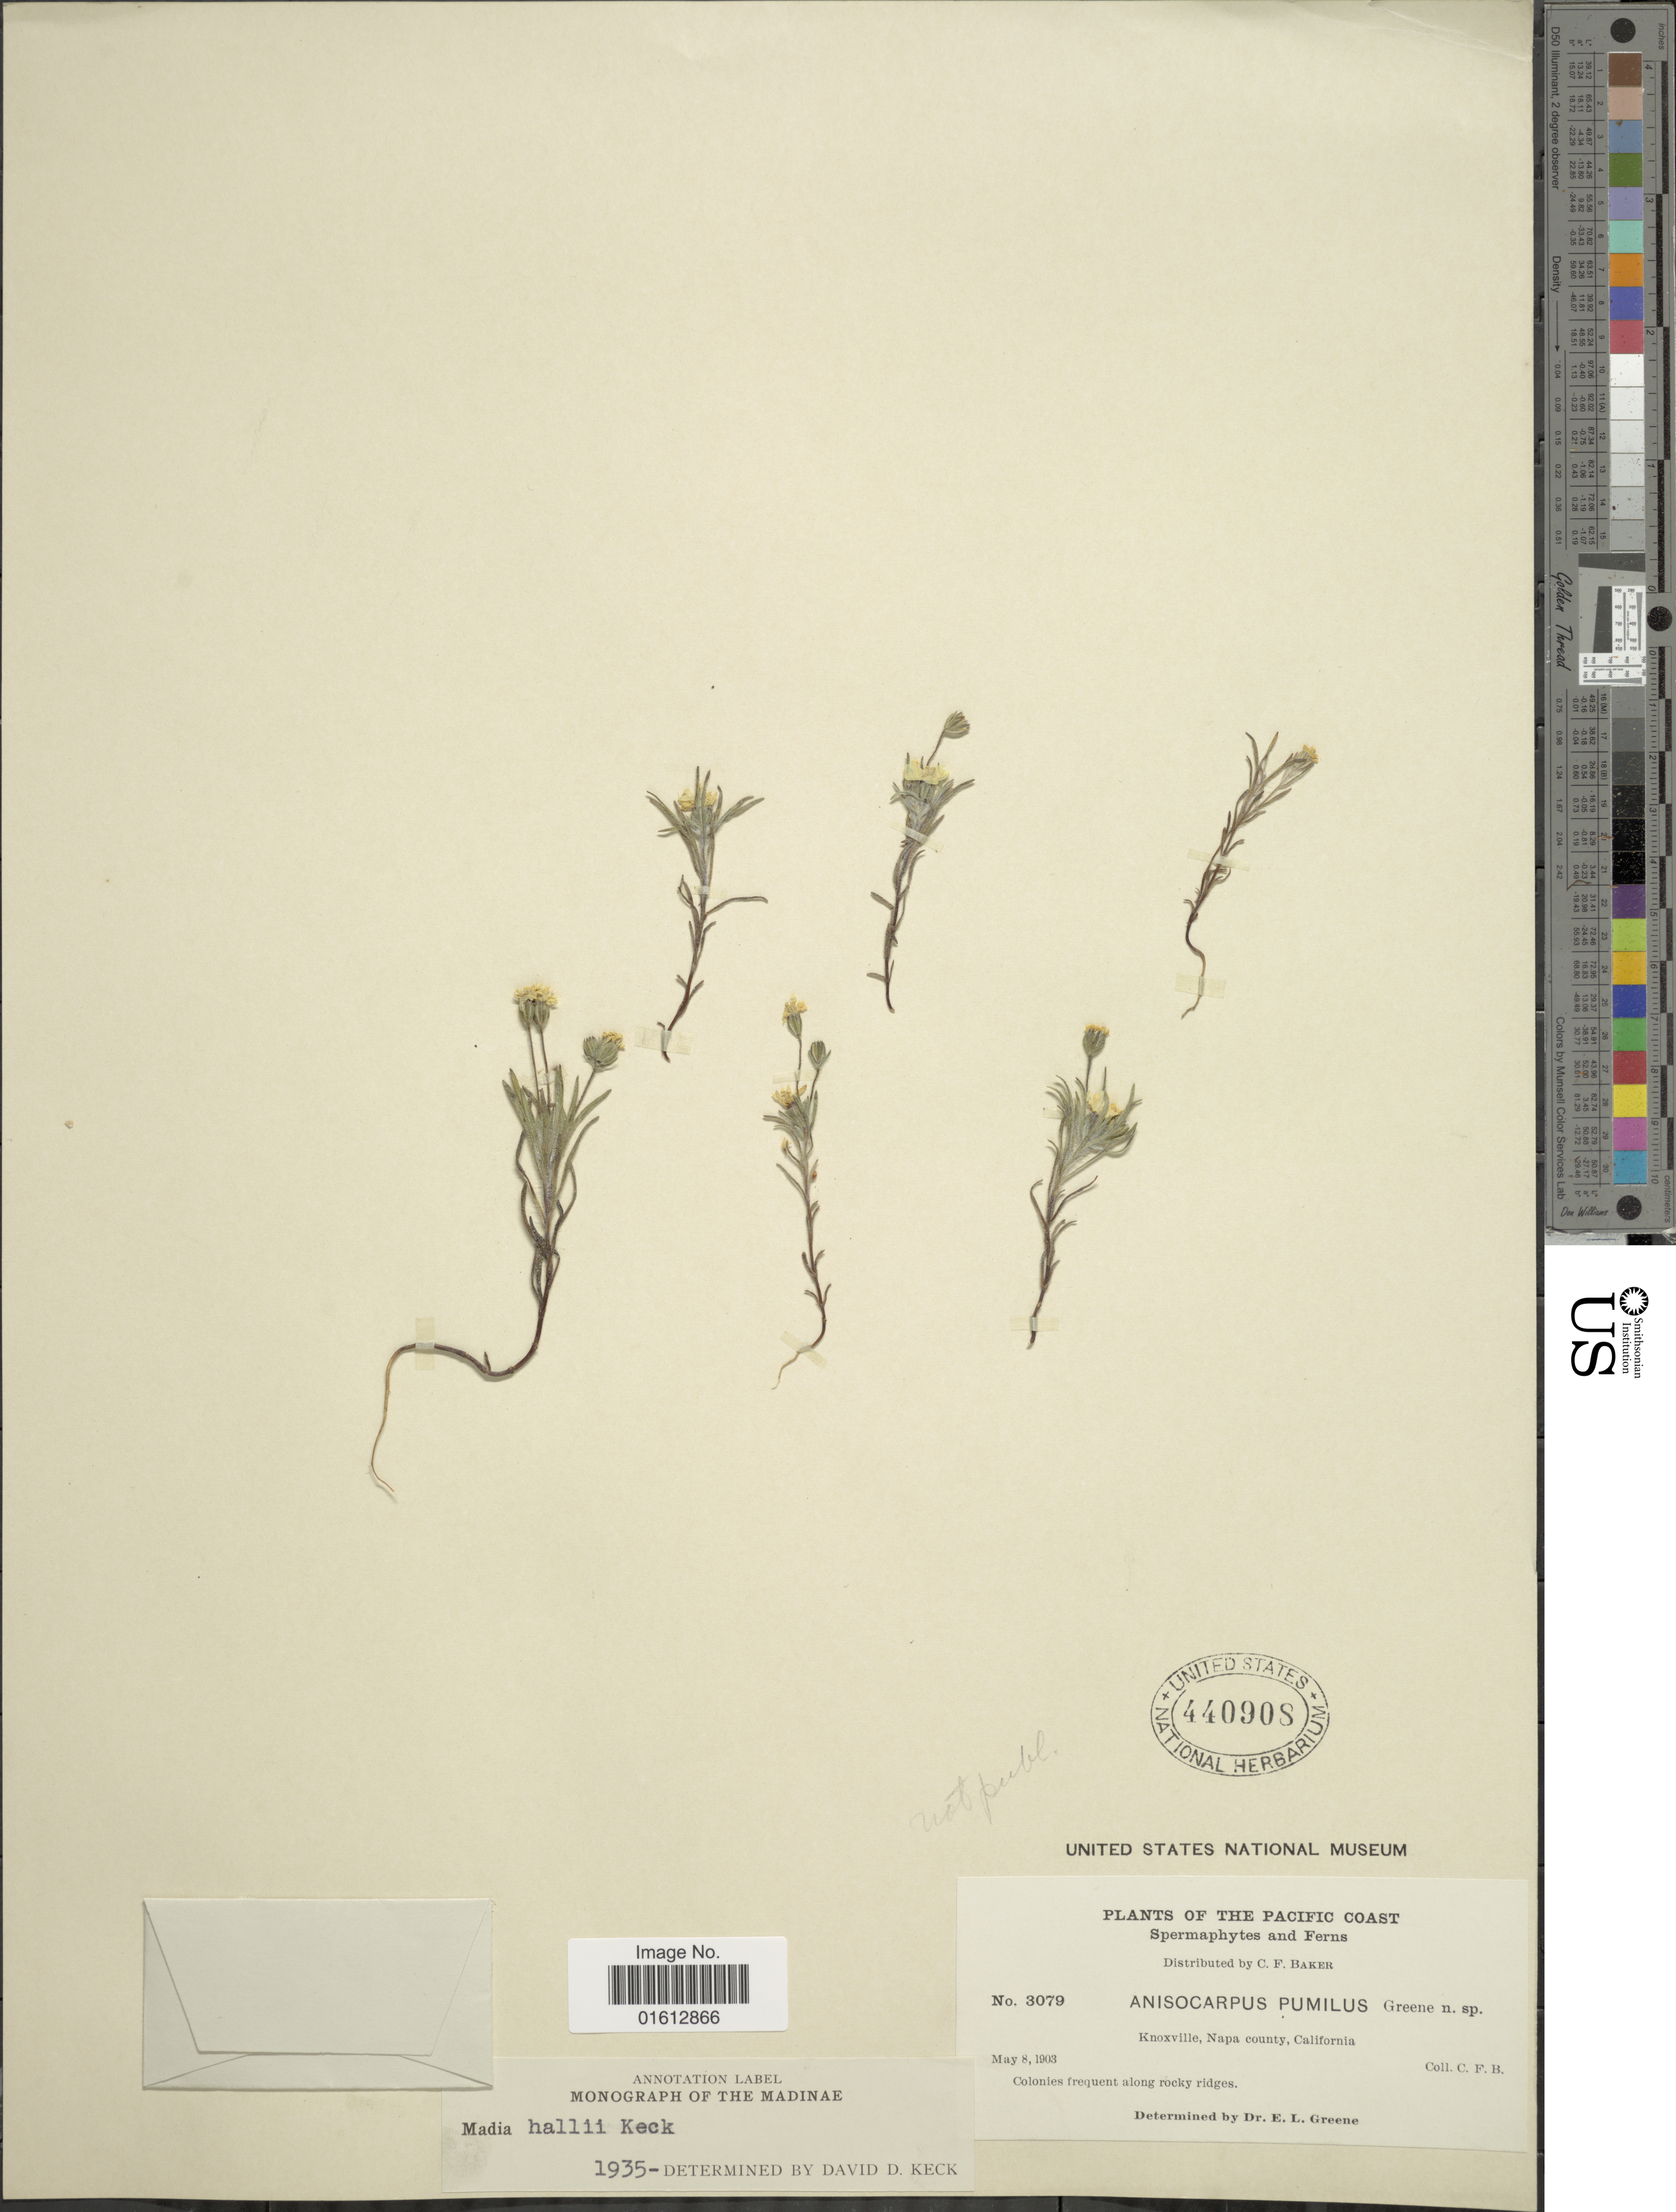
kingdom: Plantae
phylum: Tracheophyta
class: Magnoliopsida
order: Asterales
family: Asteraceae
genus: Madia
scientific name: Madia hallii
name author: D.D. Keck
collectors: C. F. Baker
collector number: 3079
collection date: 1903-05-08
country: United States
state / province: California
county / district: Napa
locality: California, The Pacific Coast, Knoxville, Napa county, Colonies frequent along rocky ridges.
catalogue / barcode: US 440908